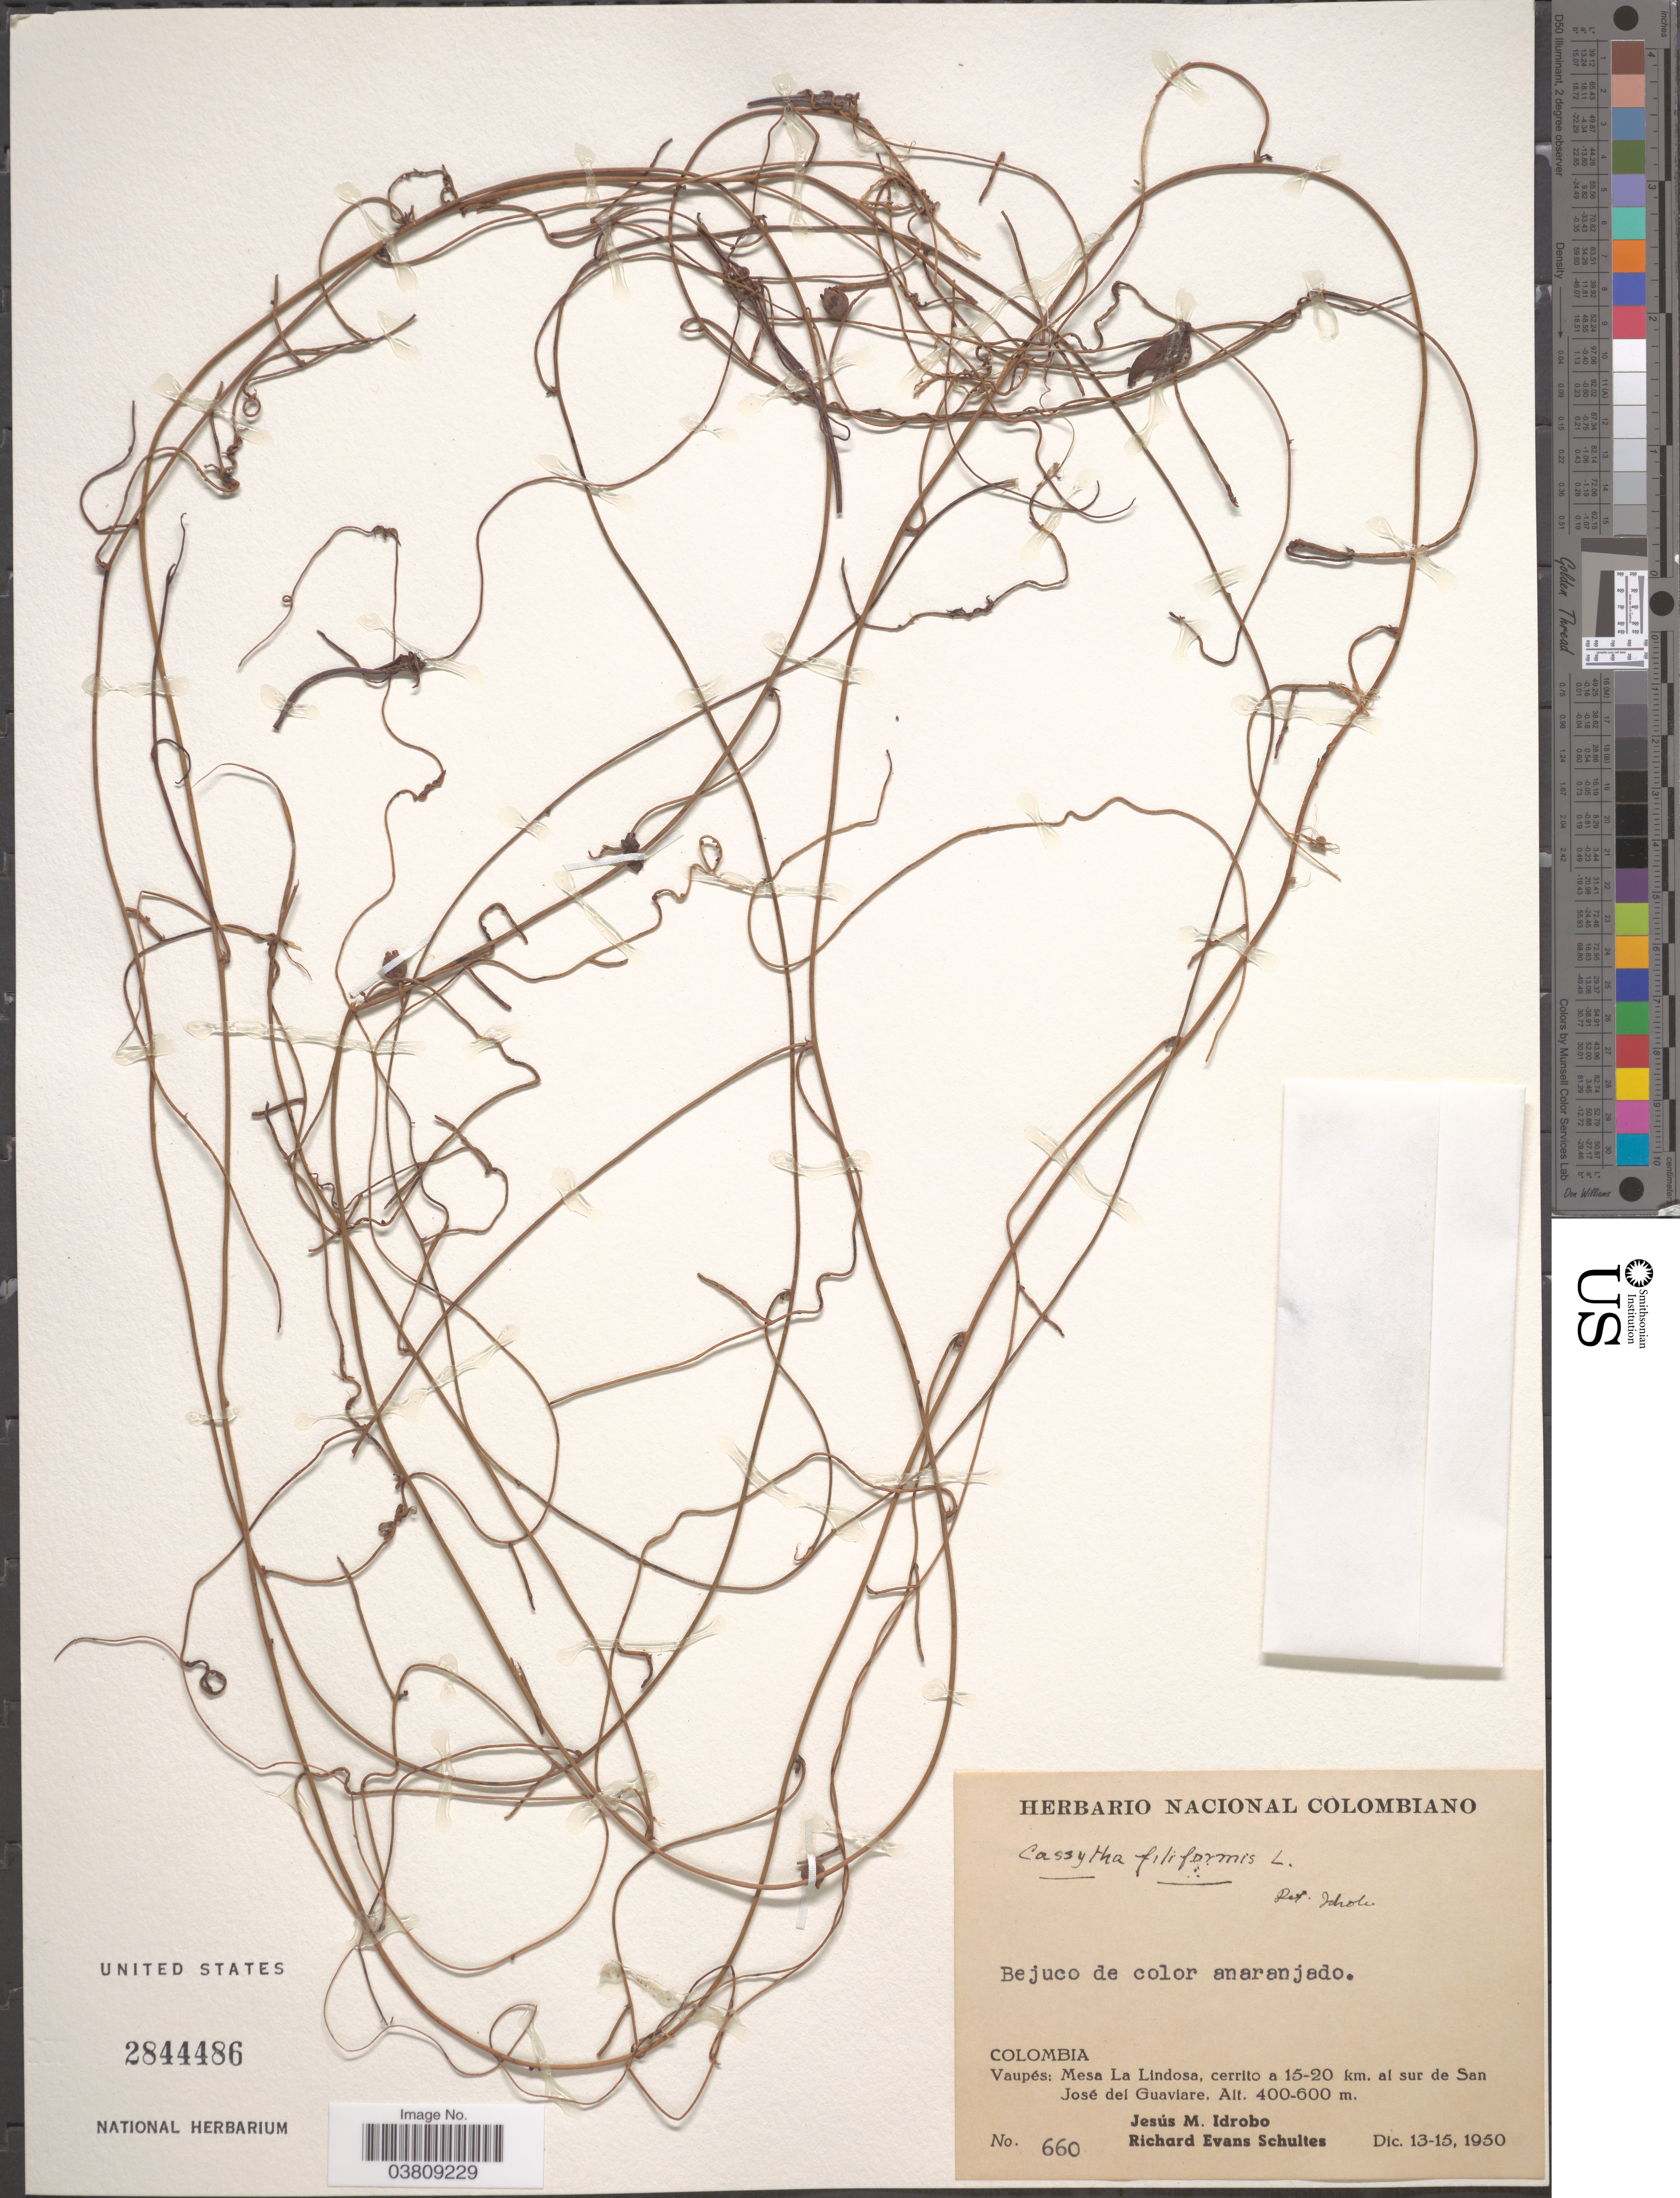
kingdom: Plantae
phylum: Tracheophyta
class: Magnoliopsida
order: Laurales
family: Lauraceae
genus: Cassytha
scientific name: Cassytha filiformis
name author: L.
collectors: J. M. Idrobo & R. E. Schultes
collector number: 660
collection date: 1950-12-13/1950-12-15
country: Colombia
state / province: Vaupés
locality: Mesa La Lindosa, cerrito a 15-20 km. al sur de San José del Guaviare.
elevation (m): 400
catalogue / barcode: US 2844486